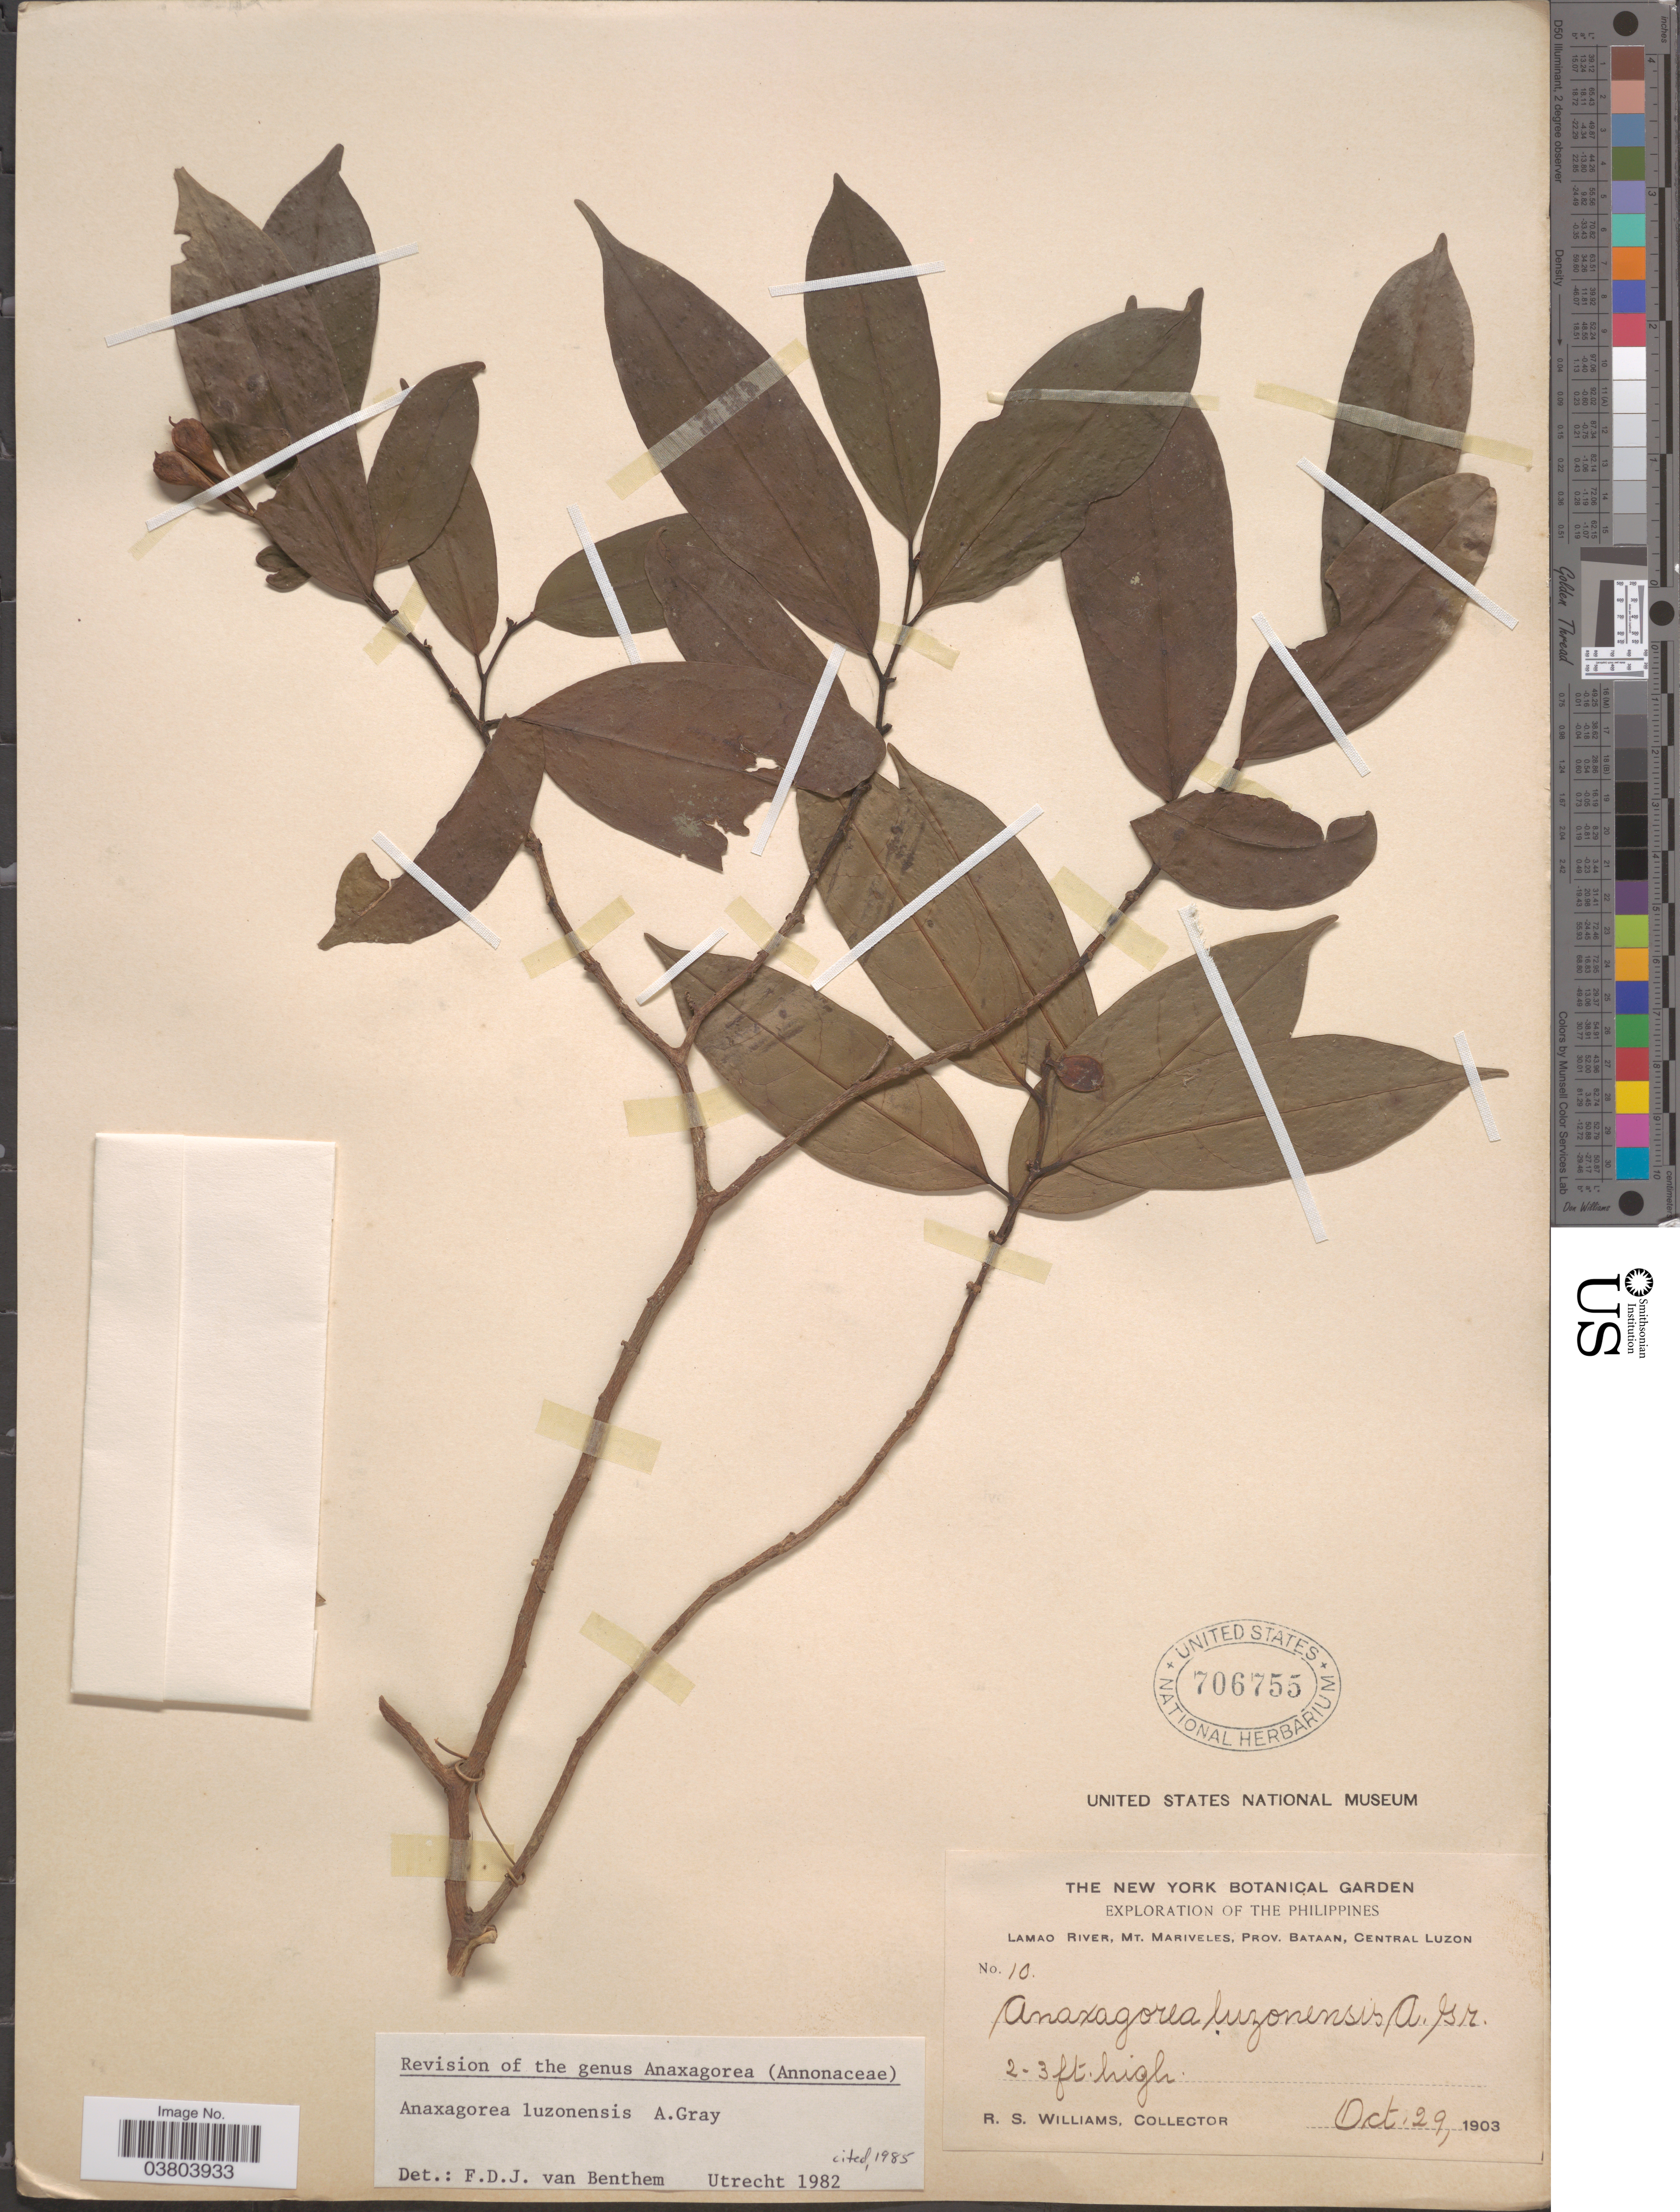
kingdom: Plantae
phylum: Tracheophyta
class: Magnoliopsida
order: Magnoliales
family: Annonaceae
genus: Anaxagorea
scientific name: Anaxagorea luzonensis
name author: A. Gray in Wilkes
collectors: R. S. Williams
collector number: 10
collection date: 1903-10-29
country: Philippines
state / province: Central Luzon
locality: Lamao river, Mt. Mariveles, Prov. Bataan, Central Luzon.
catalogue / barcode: US 706755